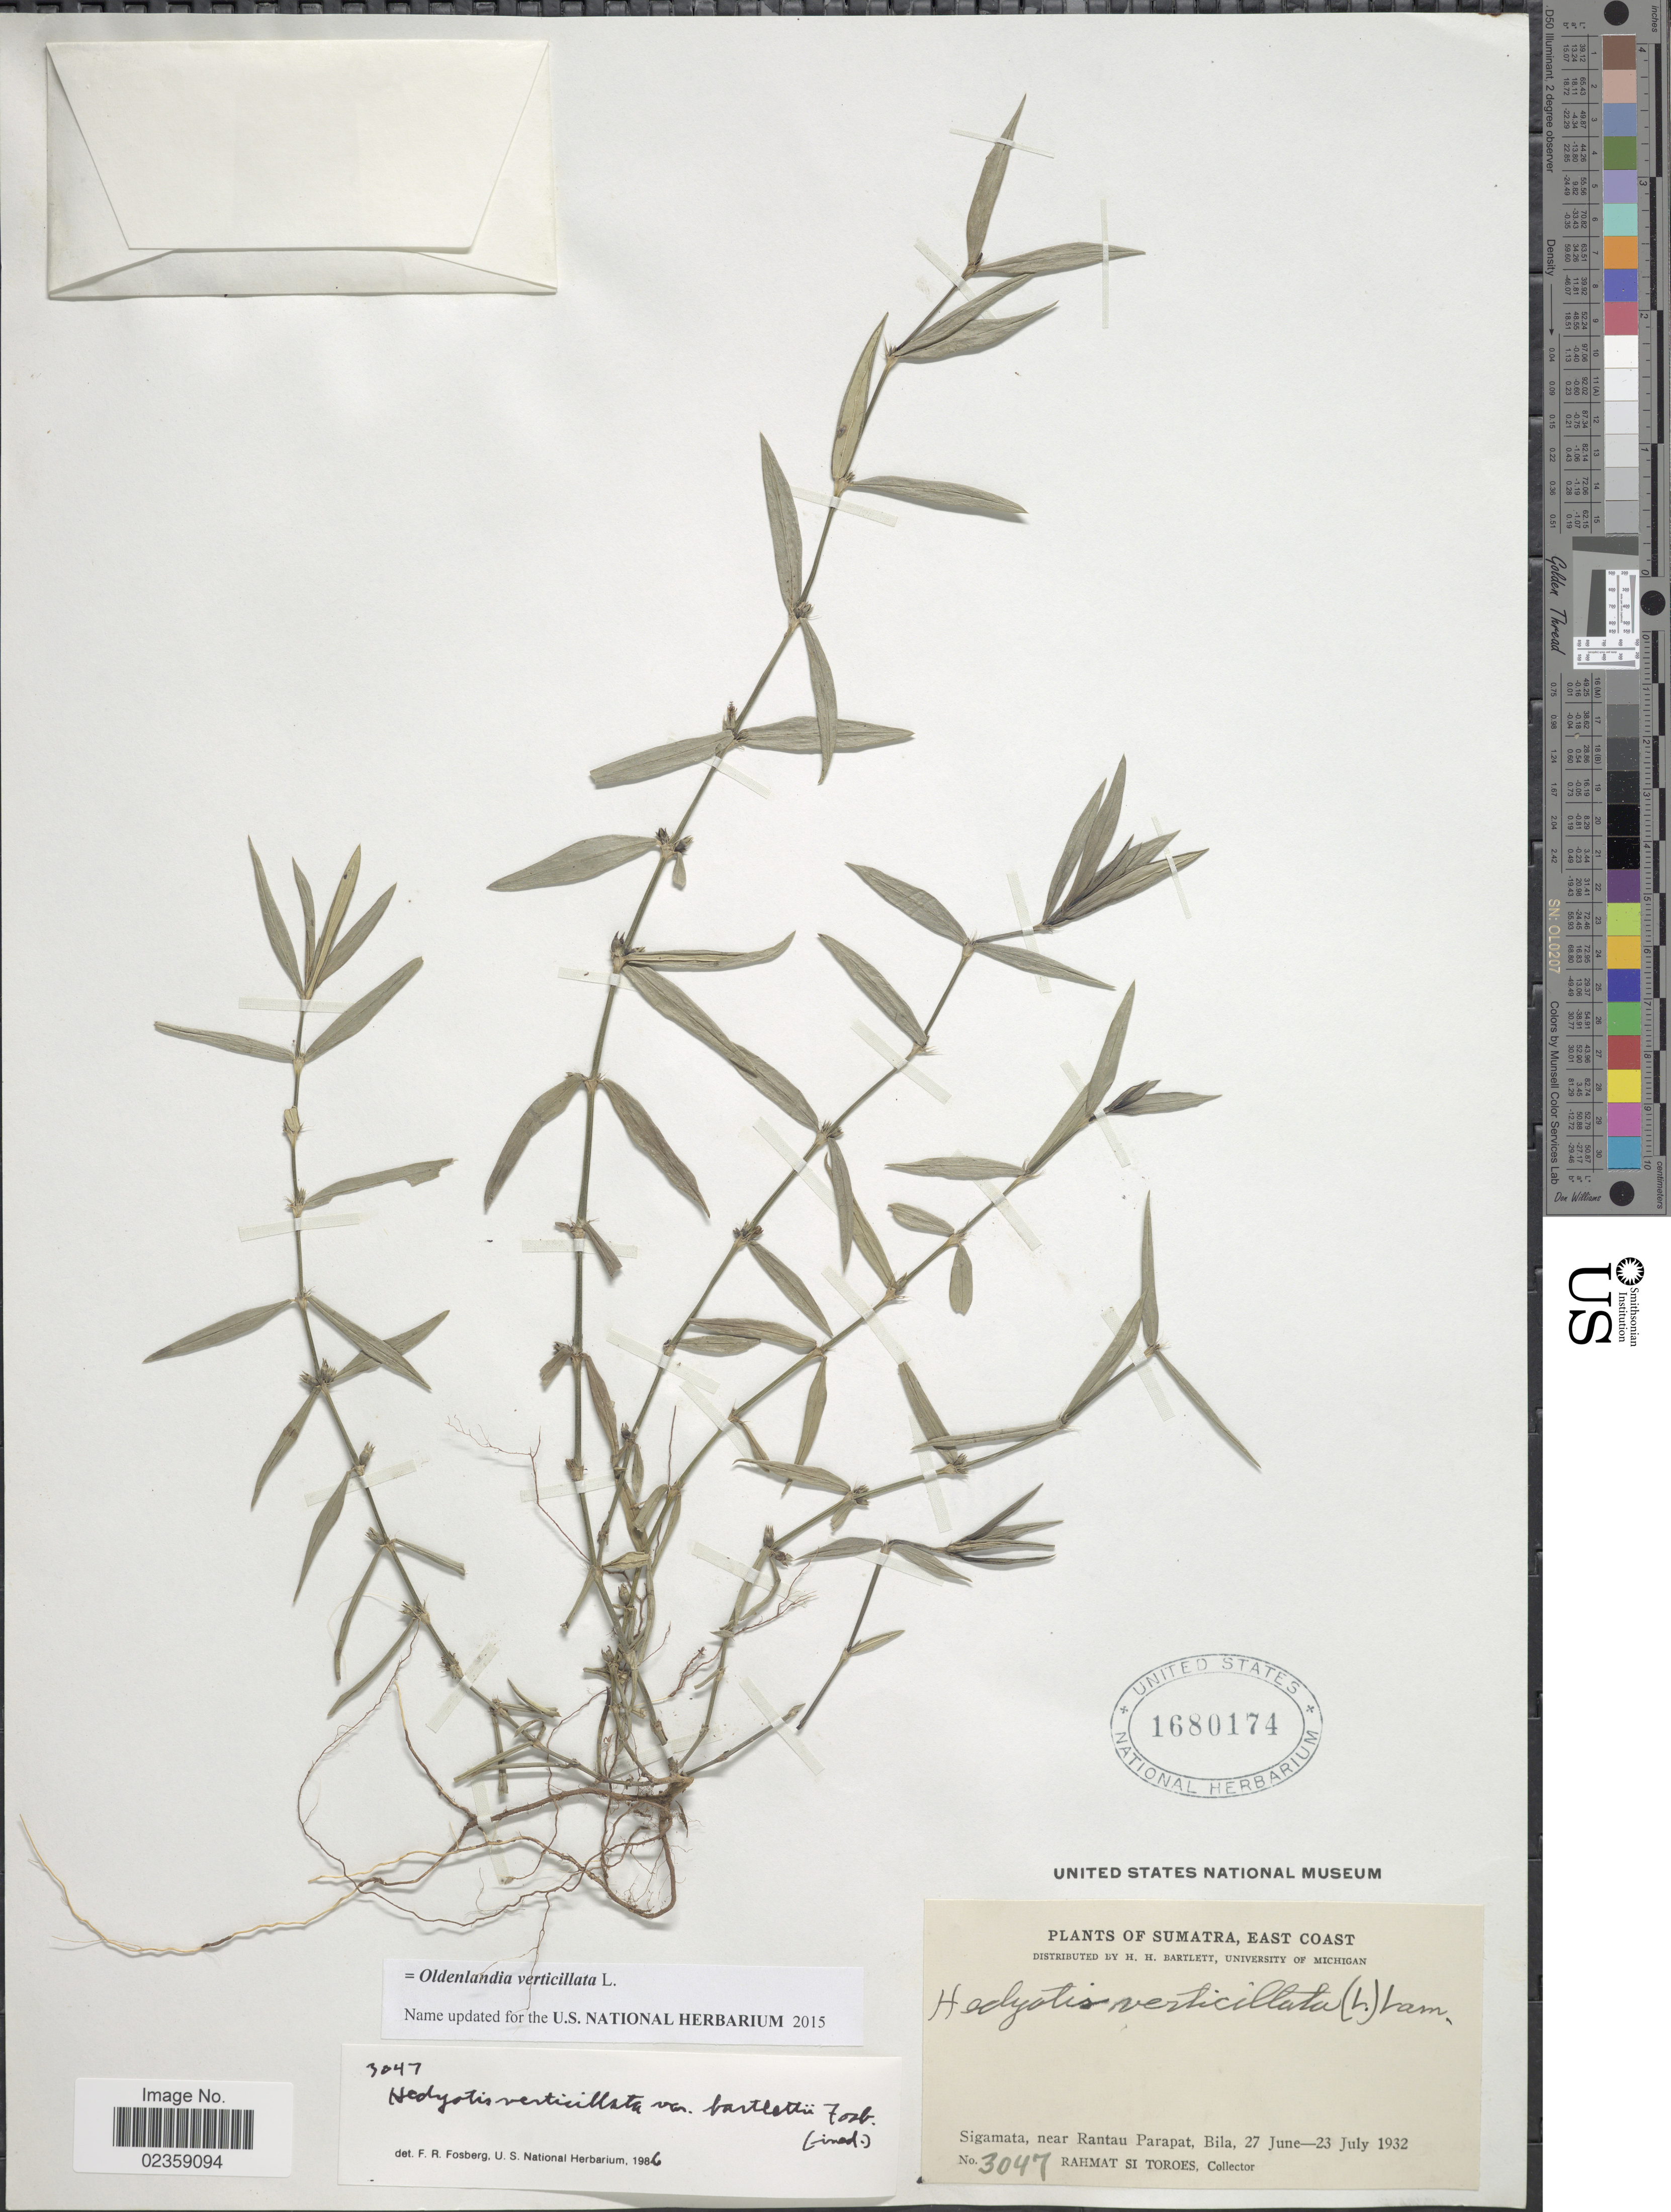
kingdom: Plantae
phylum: Tracheophyta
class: Magnoliopsida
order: Gentianales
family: Rubiaceae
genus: Oldenlandia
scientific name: Oldenlandia verticillata var. verticillata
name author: L.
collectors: Rahmat Si Boeea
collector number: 3047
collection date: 1932-06-27/1932-07-23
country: Indonesia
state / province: Sumatra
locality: Sumatra, East Coast. Sigamata, near Rantau Parapat, Bila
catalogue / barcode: US 1680174